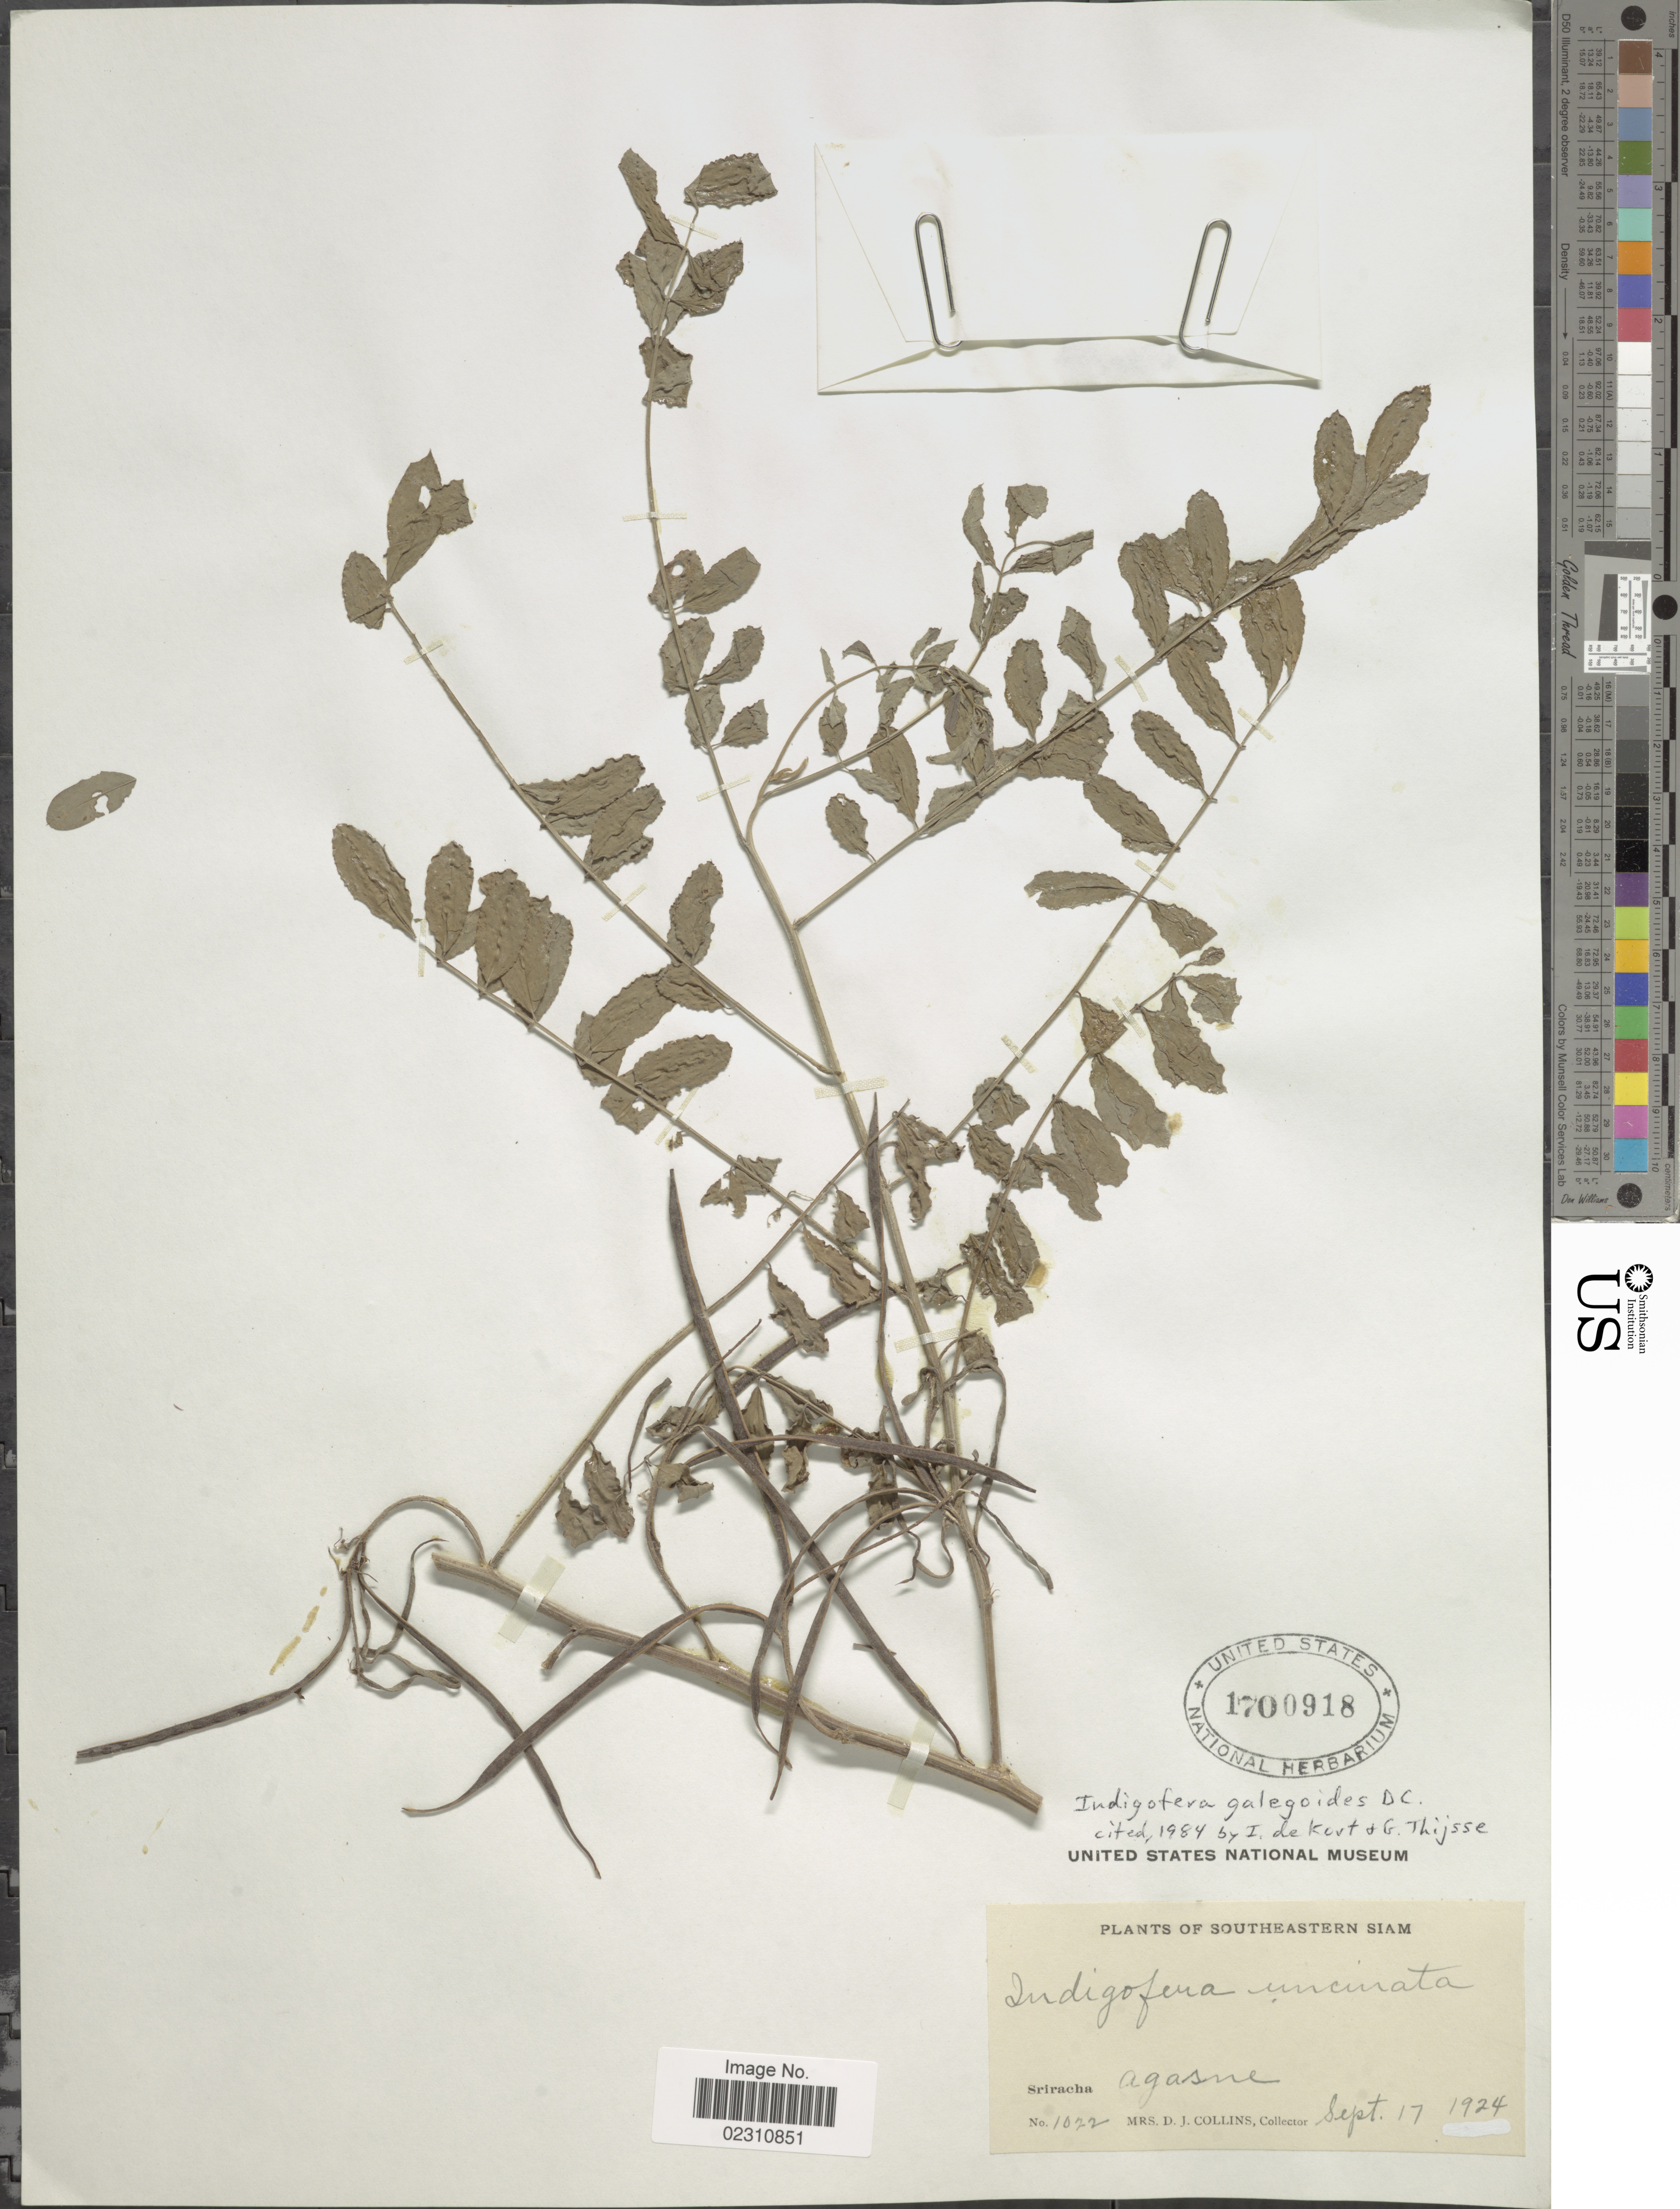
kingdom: Plantae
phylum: Tracheophyta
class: Magnoliopsida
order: Fabales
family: Fabaceae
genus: Indigofera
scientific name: Indigofera galegoides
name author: DC.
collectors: Mrs. D. J. Collins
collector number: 1022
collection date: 1924-09-17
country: Thailand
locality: Southeastern Siam, Sriracha. Agasne.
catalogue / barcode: US 1700918